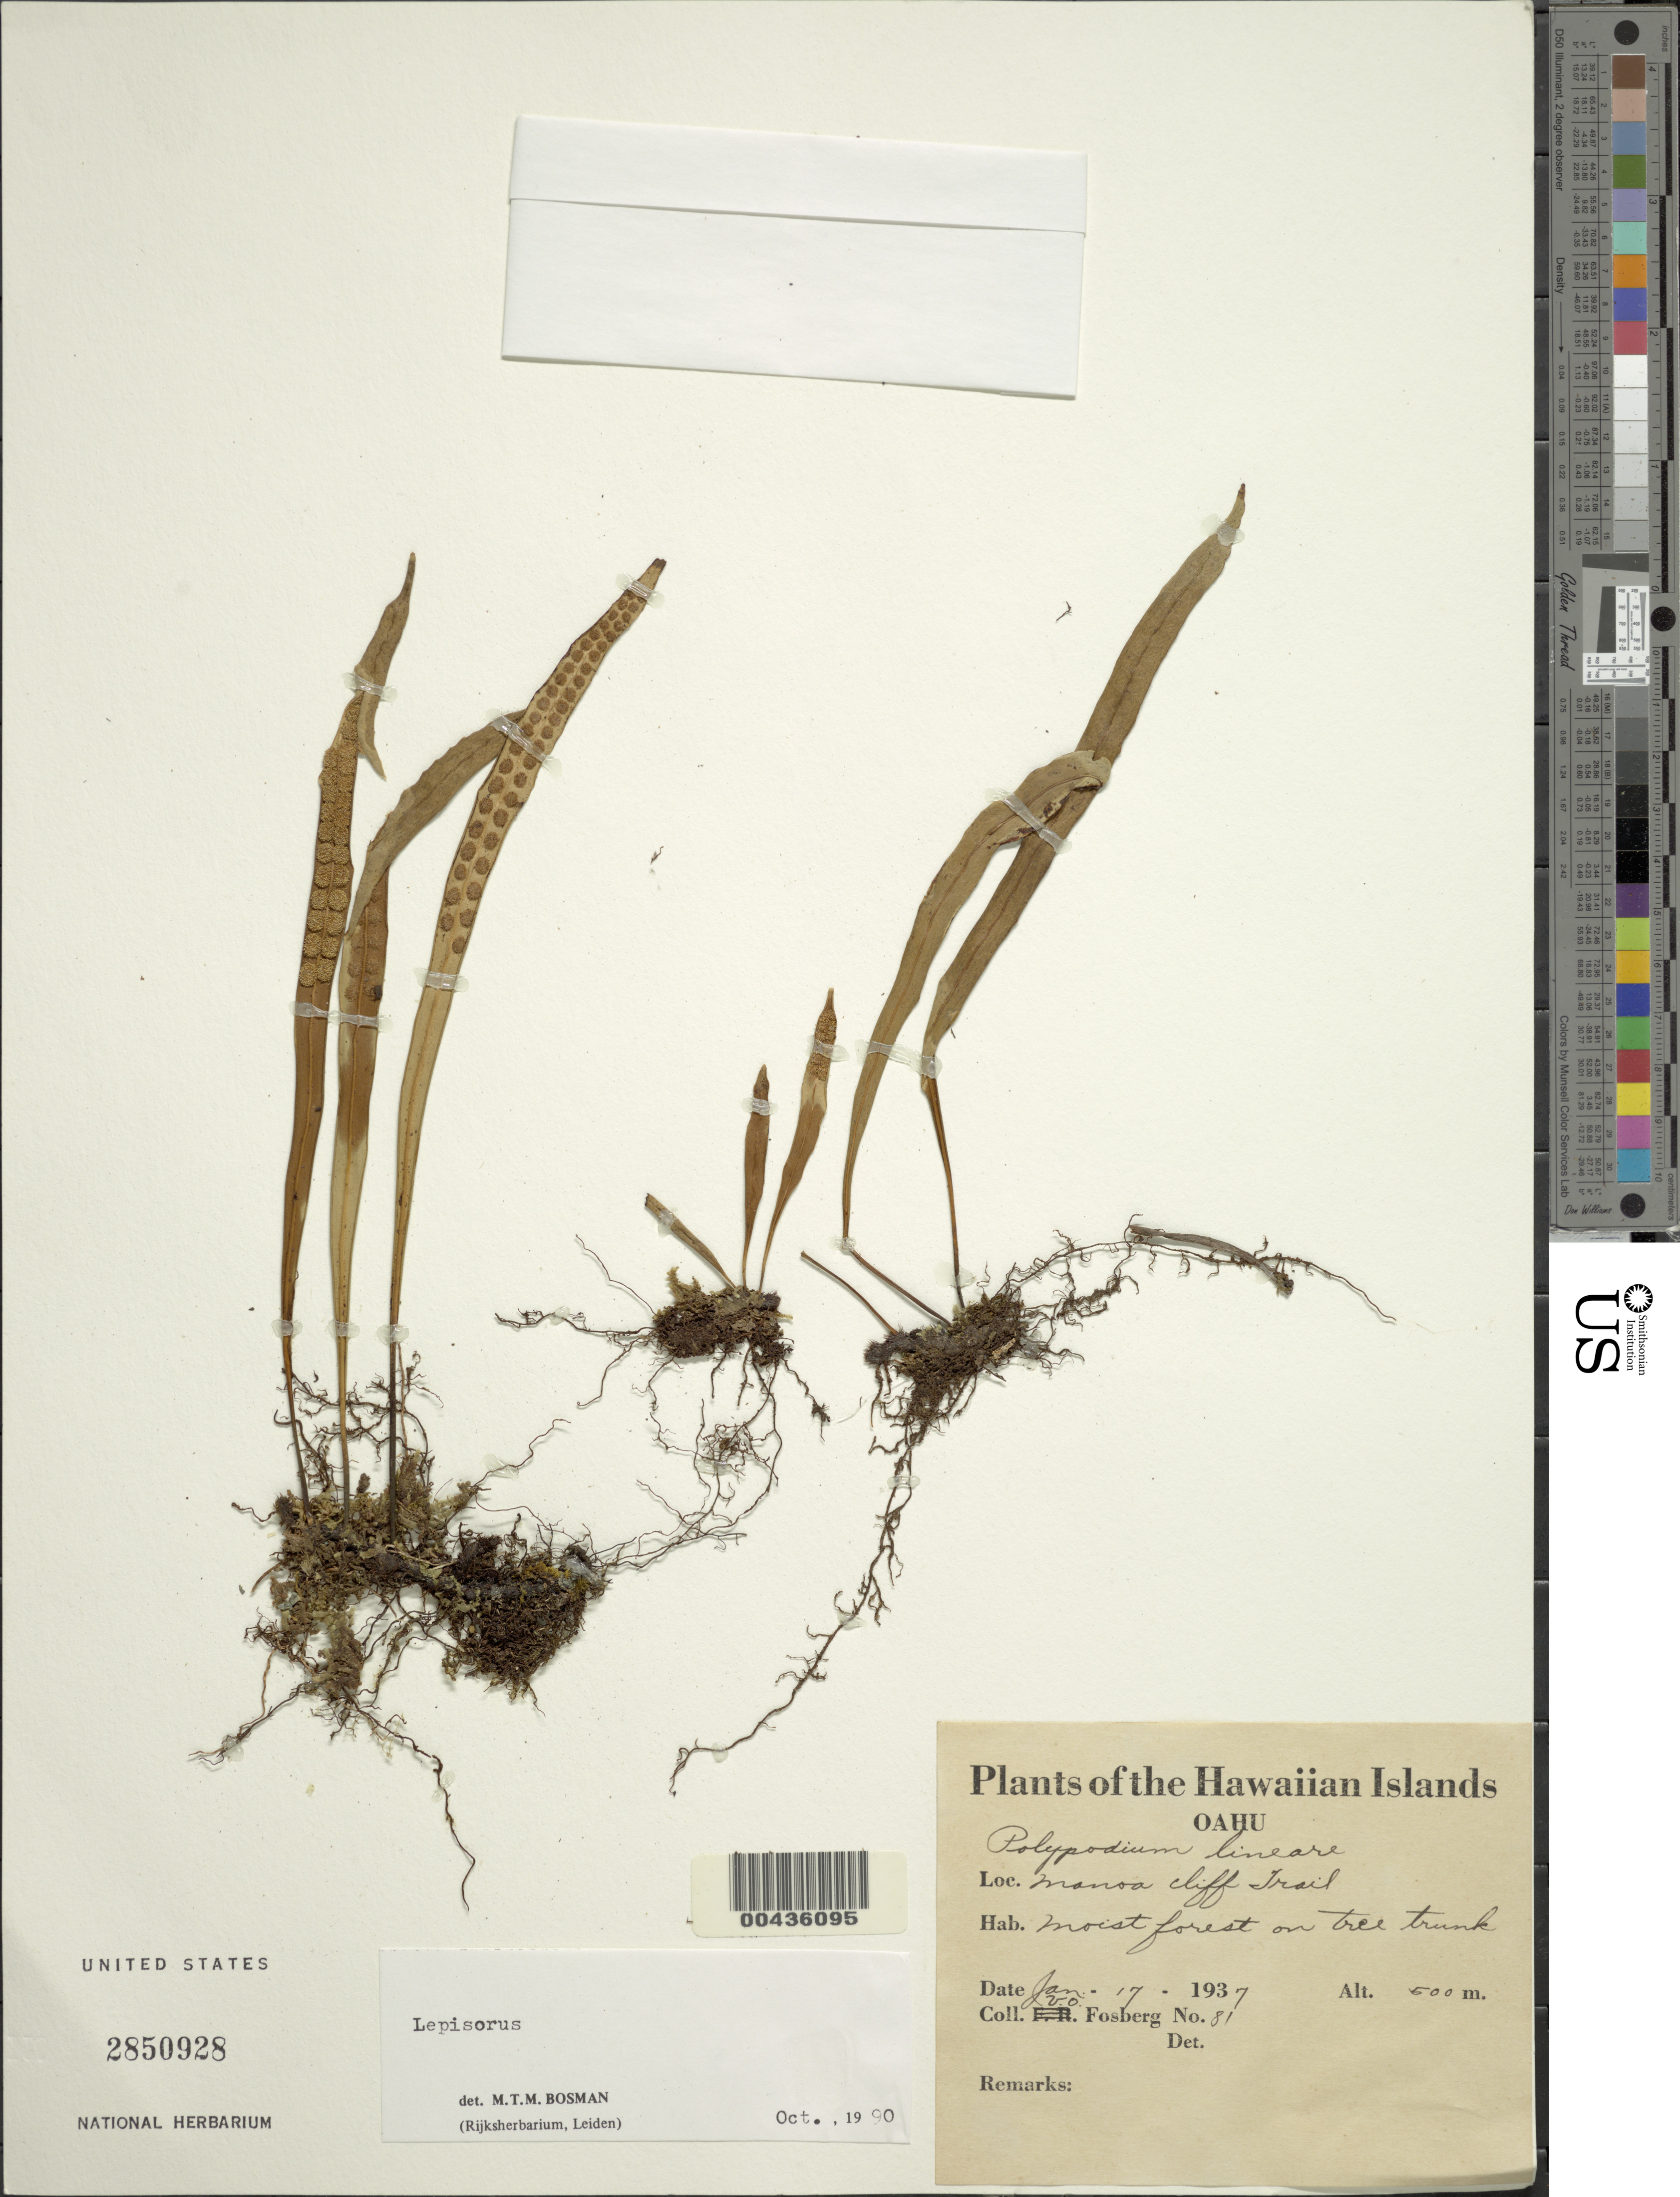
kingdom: Plantae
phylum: Tracheophyta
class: Polypodiopsida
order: Polypodiales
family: Polypodiaceae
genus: Lepisorus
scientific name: Lepisorus thunbergianus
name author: (Kaulf.) Ching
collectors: V. O. Fosberg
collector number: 81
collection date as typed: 17 Jan 1937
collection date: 1937-01-17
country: United States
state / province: Hawaii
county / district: Honolulu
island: Oahu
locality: Manoa cliff trail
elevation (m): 500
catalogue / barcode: US 2850928